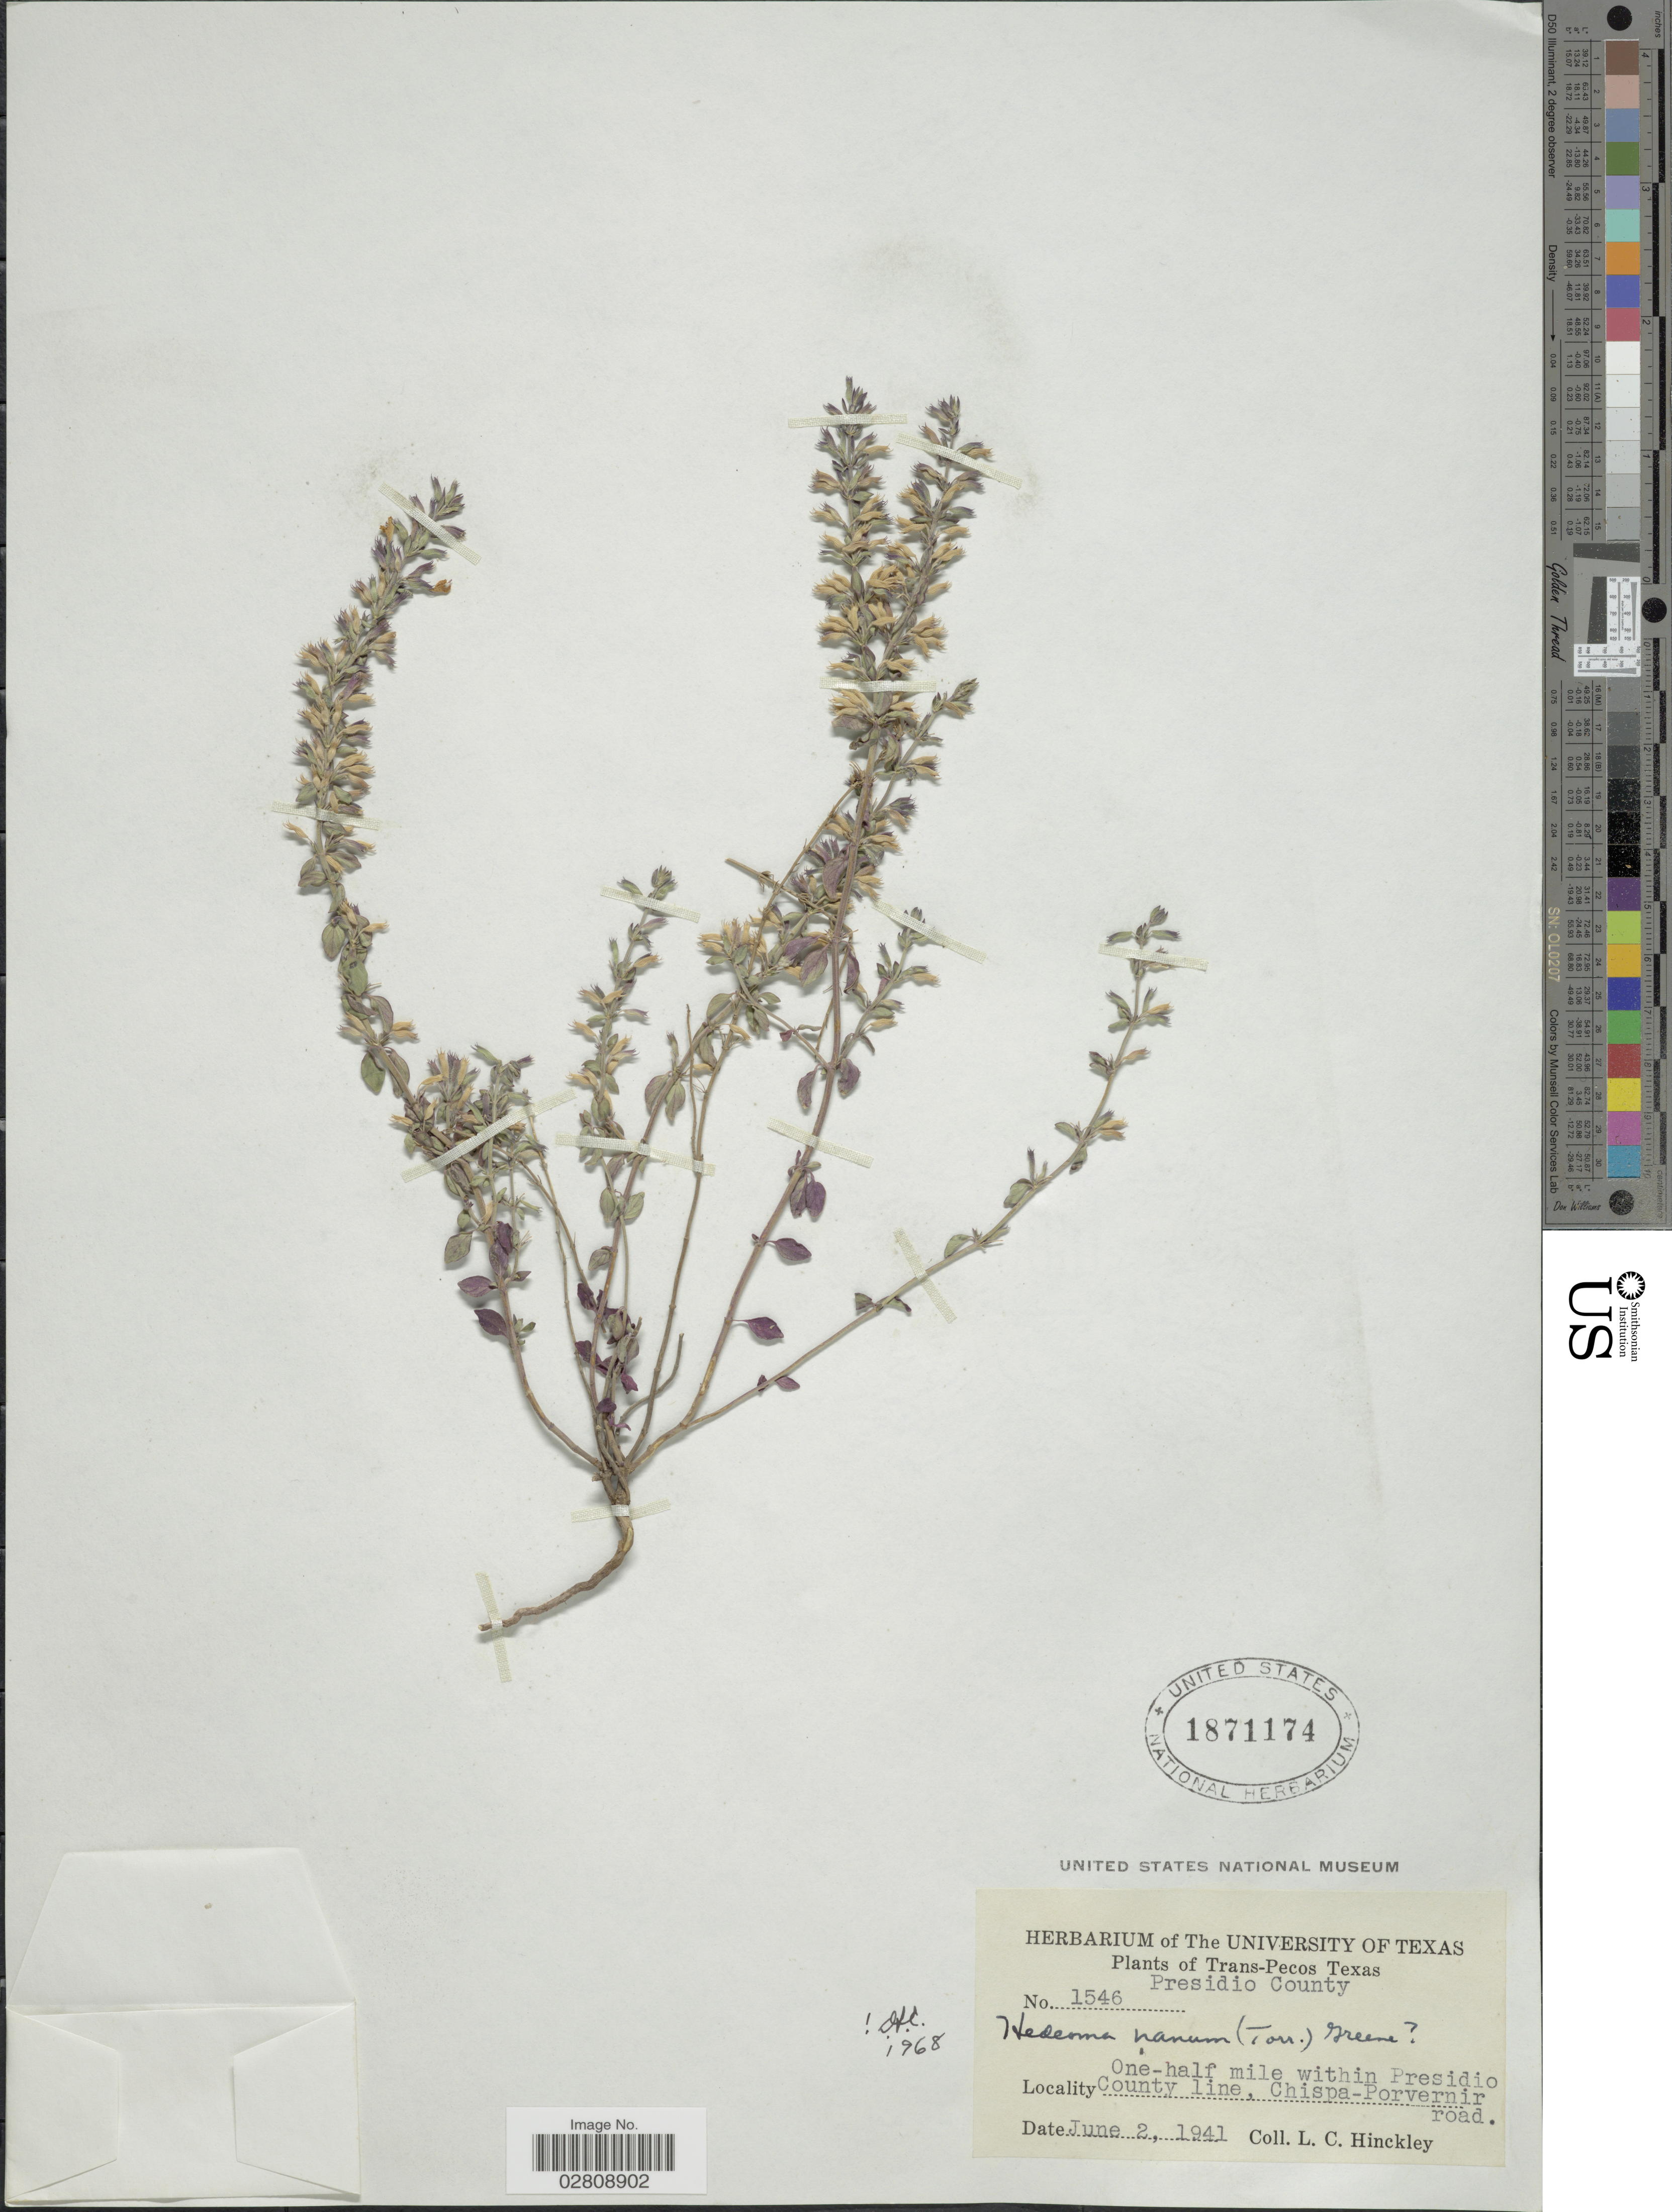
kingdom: Plantae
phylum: Tracheophyta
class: Magnoliopsida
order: Lamiales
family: Lamiaceae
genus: Hedeoma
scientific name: Hedeoma nana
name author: (Torr.) Briq.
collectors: L. Hinckley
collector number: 1546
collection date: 1941-06-02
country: United States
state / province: Texas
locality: Trans- Pecos Texas. Presidio County. One-half mile within Presidio County line, Chispa- Porvernir road.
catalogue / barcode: US 1871174